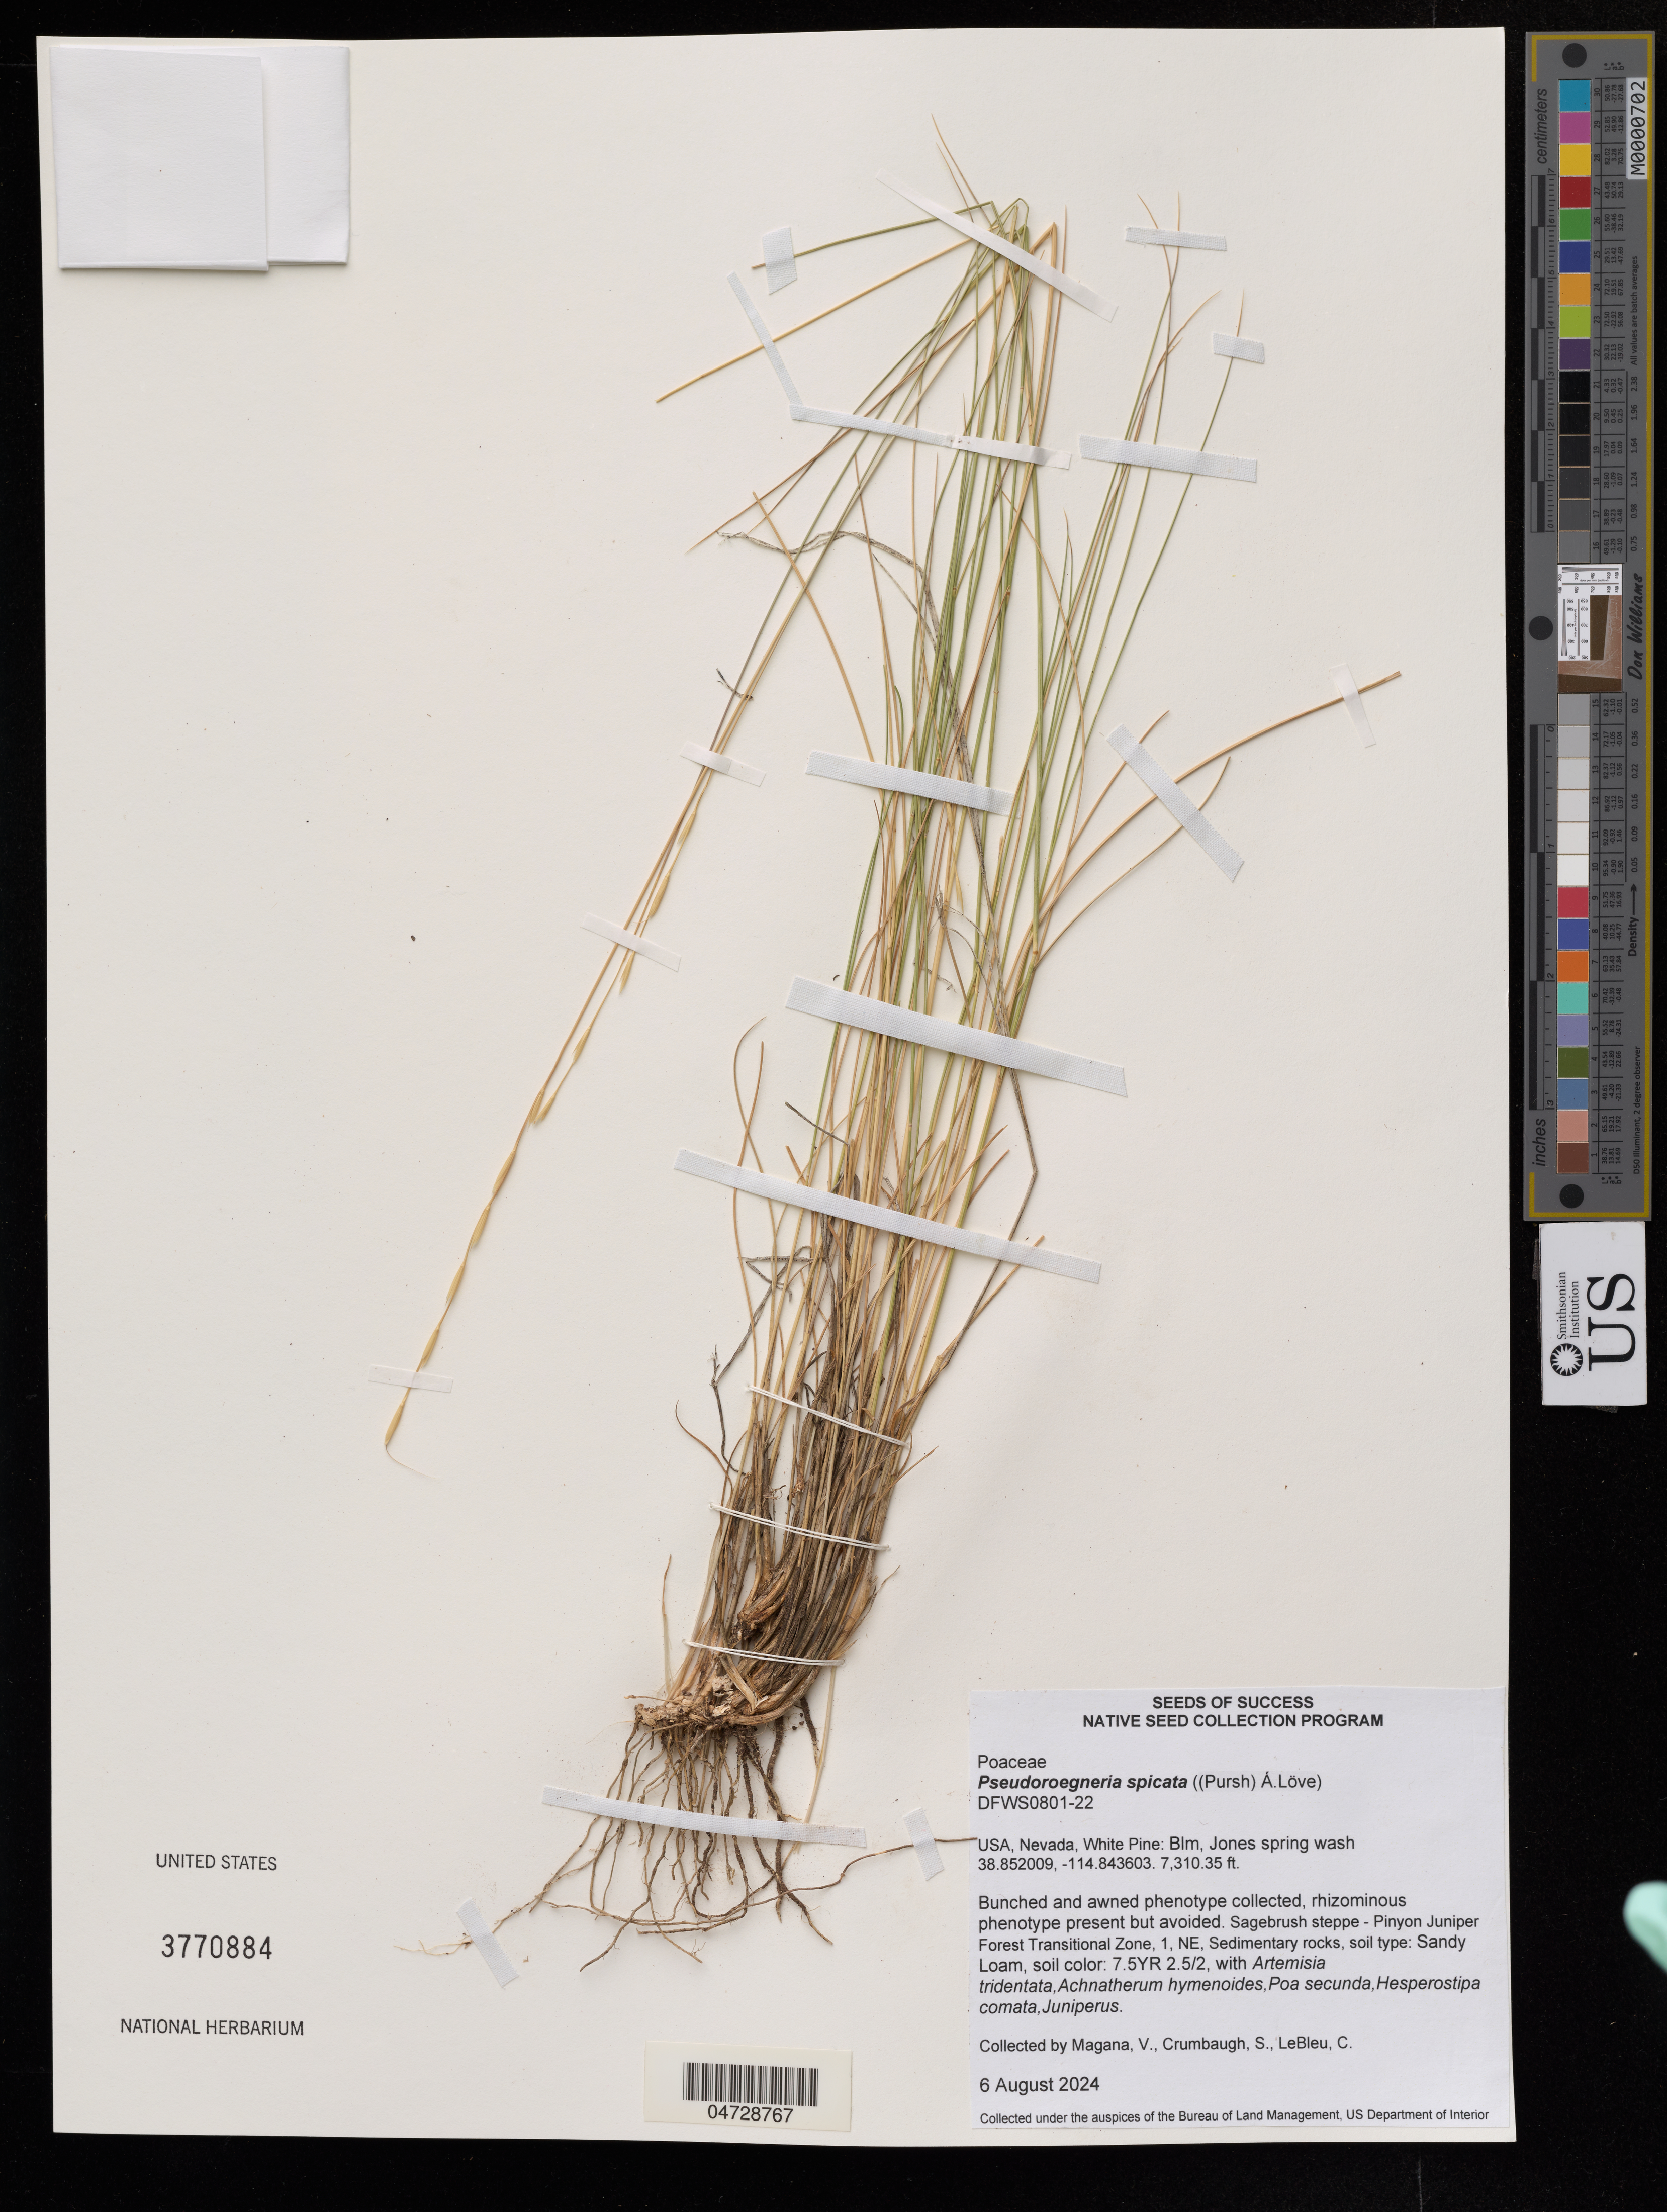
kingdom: Plantae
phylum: Tracheophyta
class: Liliopsida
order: Poales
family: Poaceae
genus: Pseudoroegneria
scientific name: Pseudoroegneria spicata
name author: (Pursh) Á. Löve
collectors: V. Magana, S. Crumbaug & C. LeBleu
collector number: DFWS0801-22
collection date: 2024-08-06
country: United States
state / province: Nevada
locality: White Pine: Blm, Jones spring wash.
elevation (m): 2228.19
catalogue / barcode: US 3770884